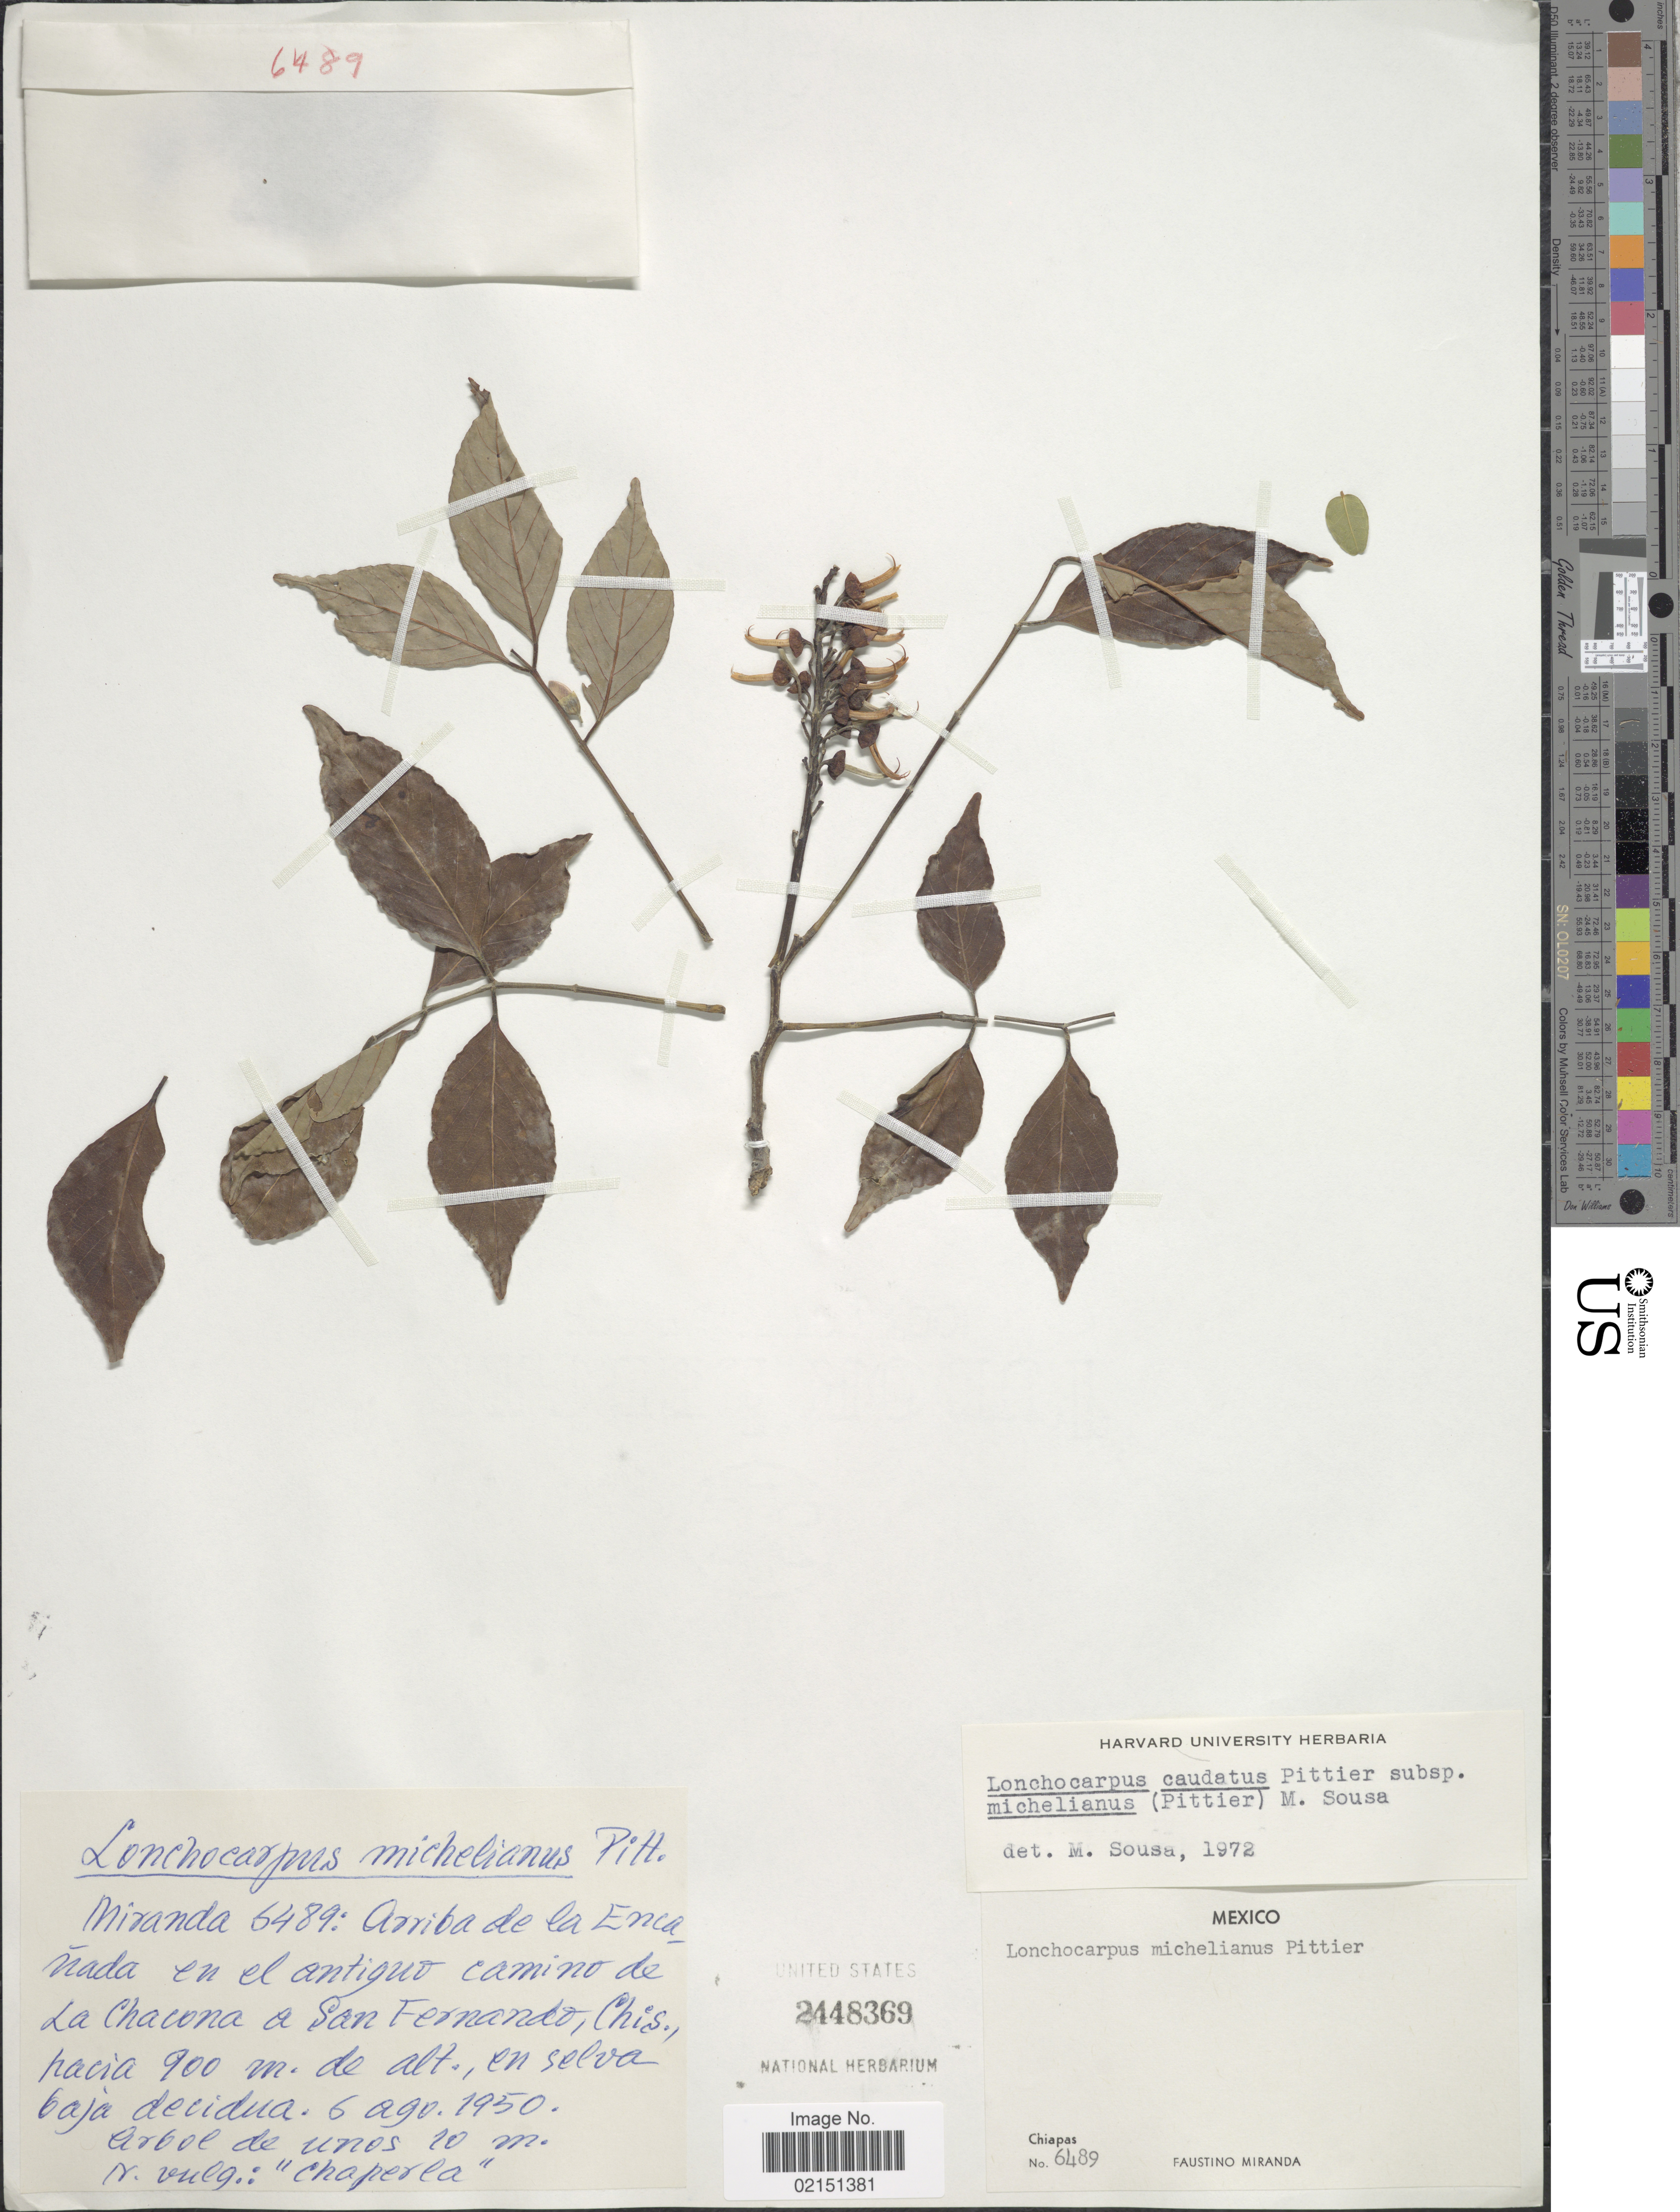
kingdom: Plantae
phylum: Tracheophyta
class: Magnoliopsida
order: Fabales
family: Fabaceae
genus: Lonchocarpus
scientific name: Lonchocarpus caudatus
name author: Pittier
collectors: F. Miranda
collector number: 6489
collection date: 1950-08-06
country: Mexico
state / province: Chiapas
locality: Arriba de la Encanada em el antiguo camino de La Chacona a San Fernando, Chis.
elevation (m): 900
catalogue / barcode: US 2448369